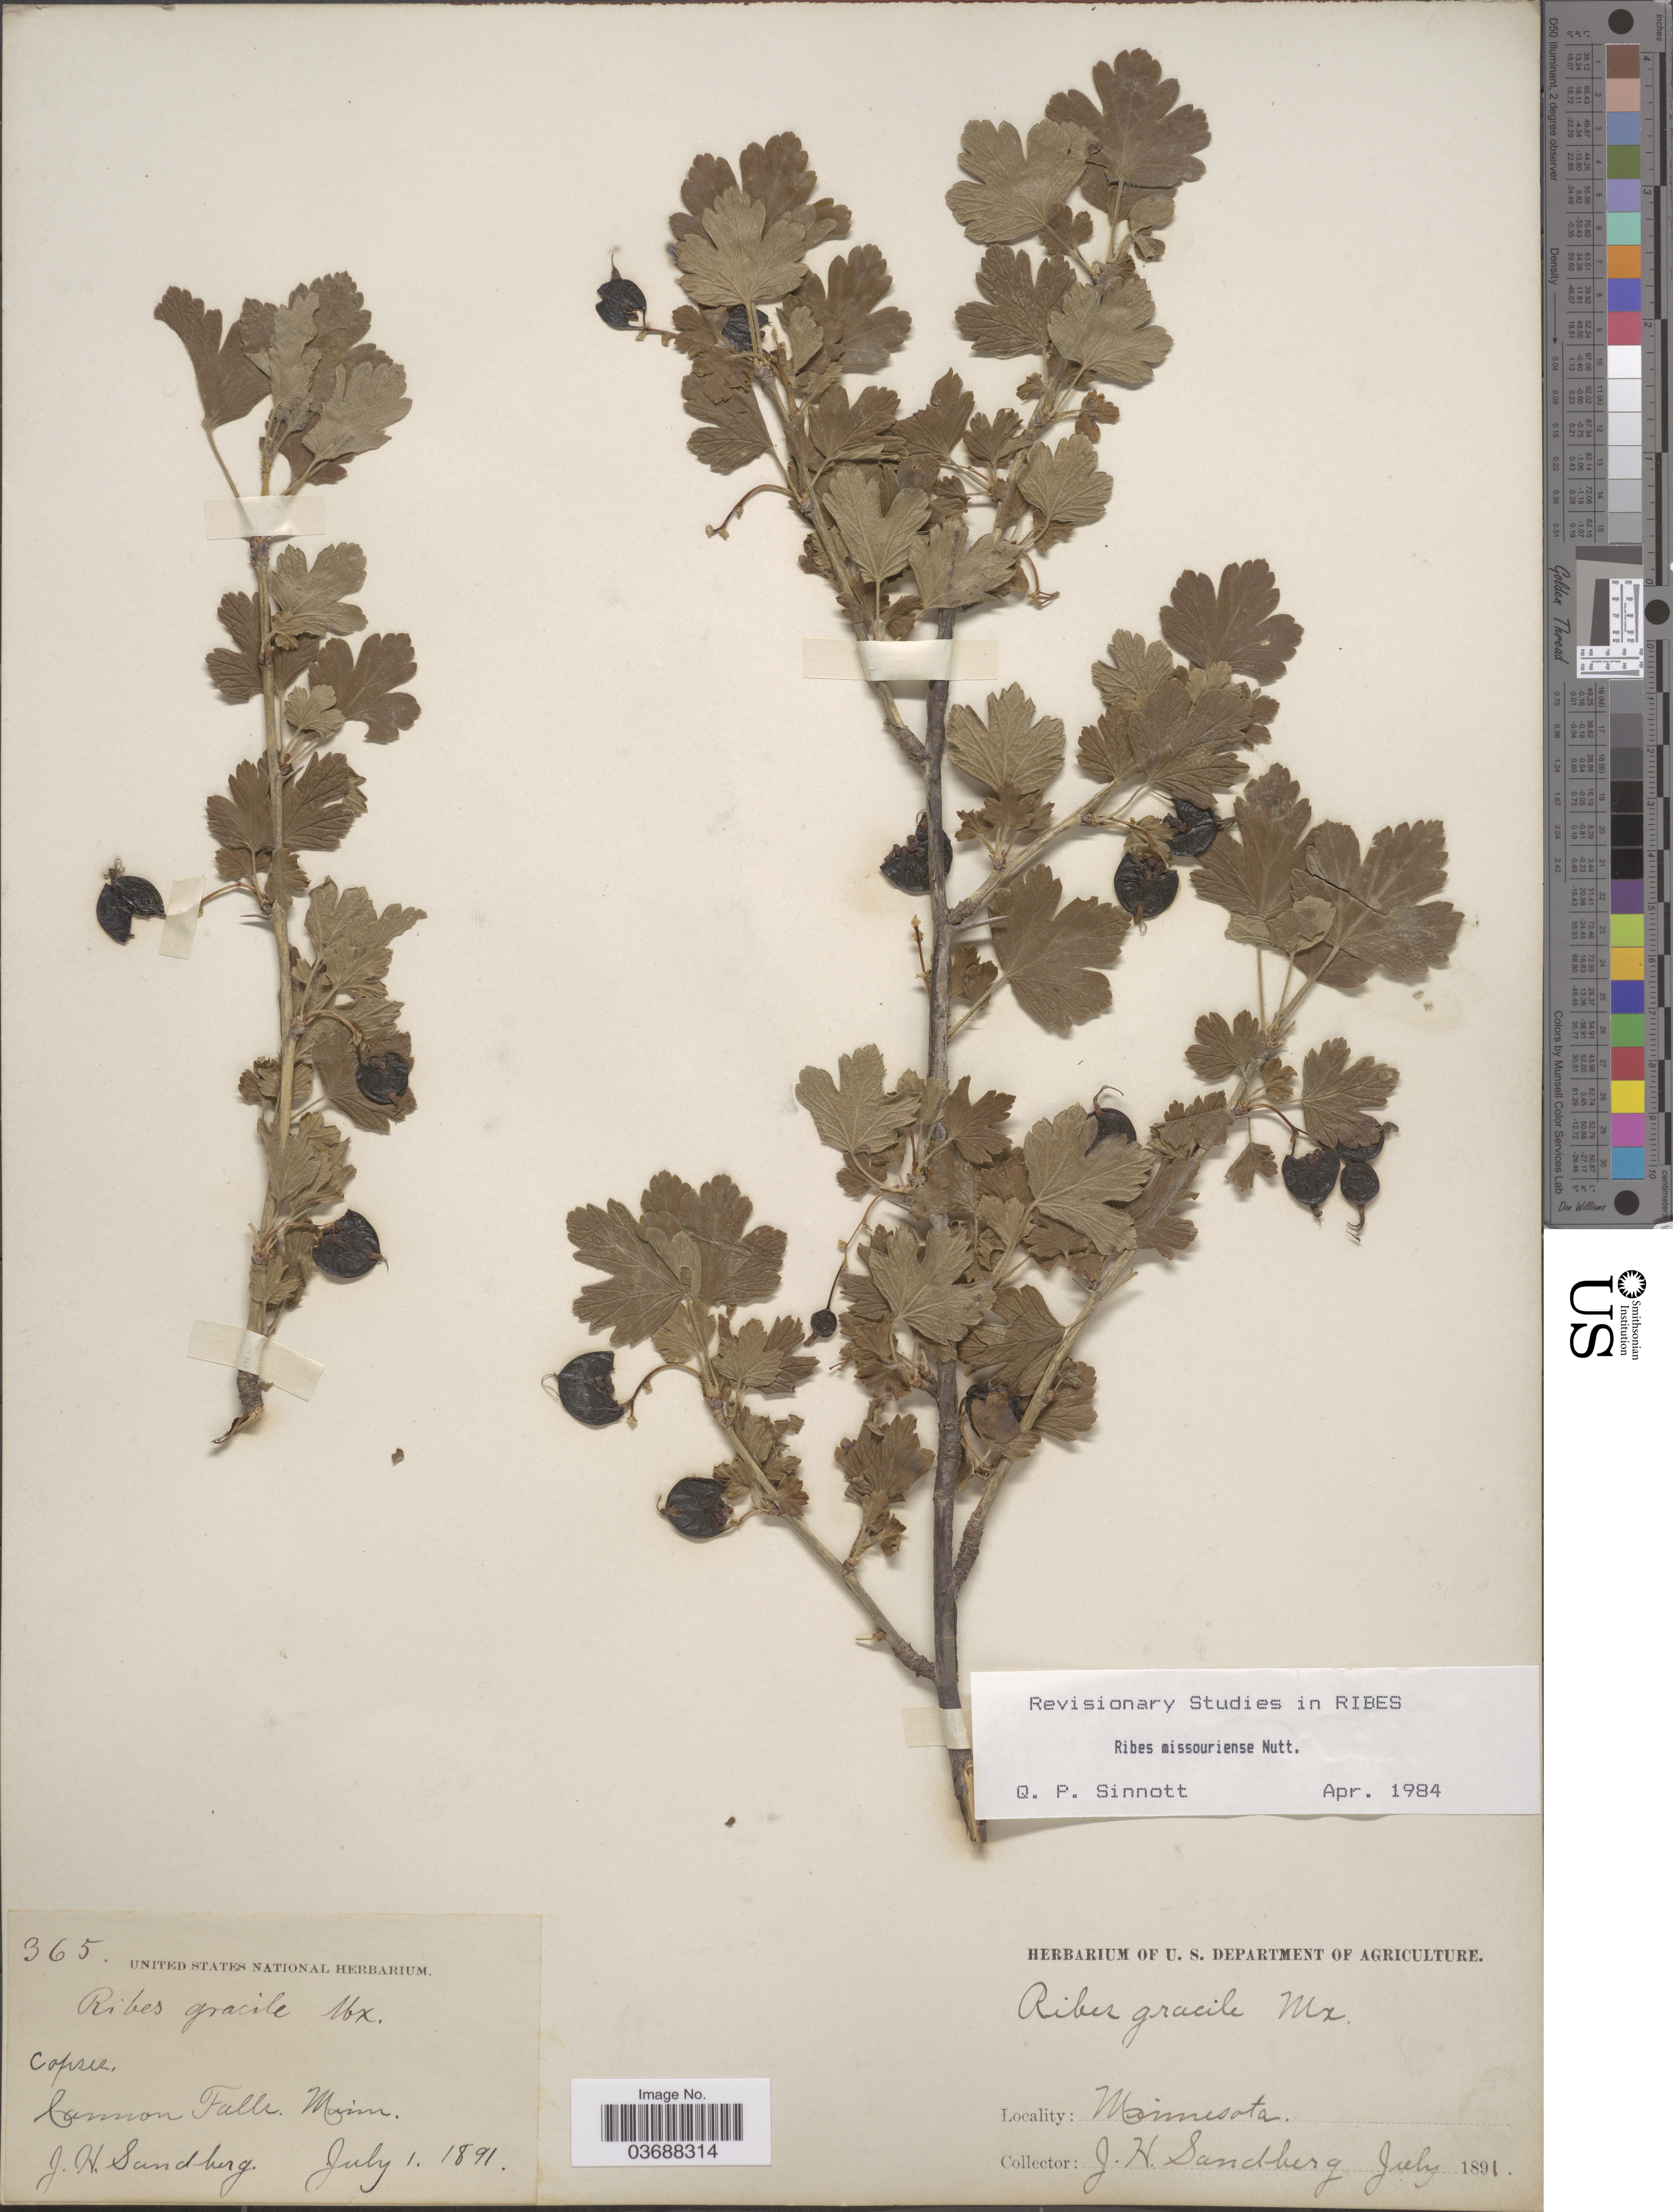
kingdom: Plantae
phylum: Tracheophyta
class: Magnoliopsida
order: Saxifragales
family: Grossulariaceae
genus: Ribes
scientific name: Ribes missouriense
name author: Nutt.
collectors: J. H. Sandberg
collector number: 365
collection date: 1891-07-01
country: United States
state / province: Minnesota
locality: Cannon Falls.